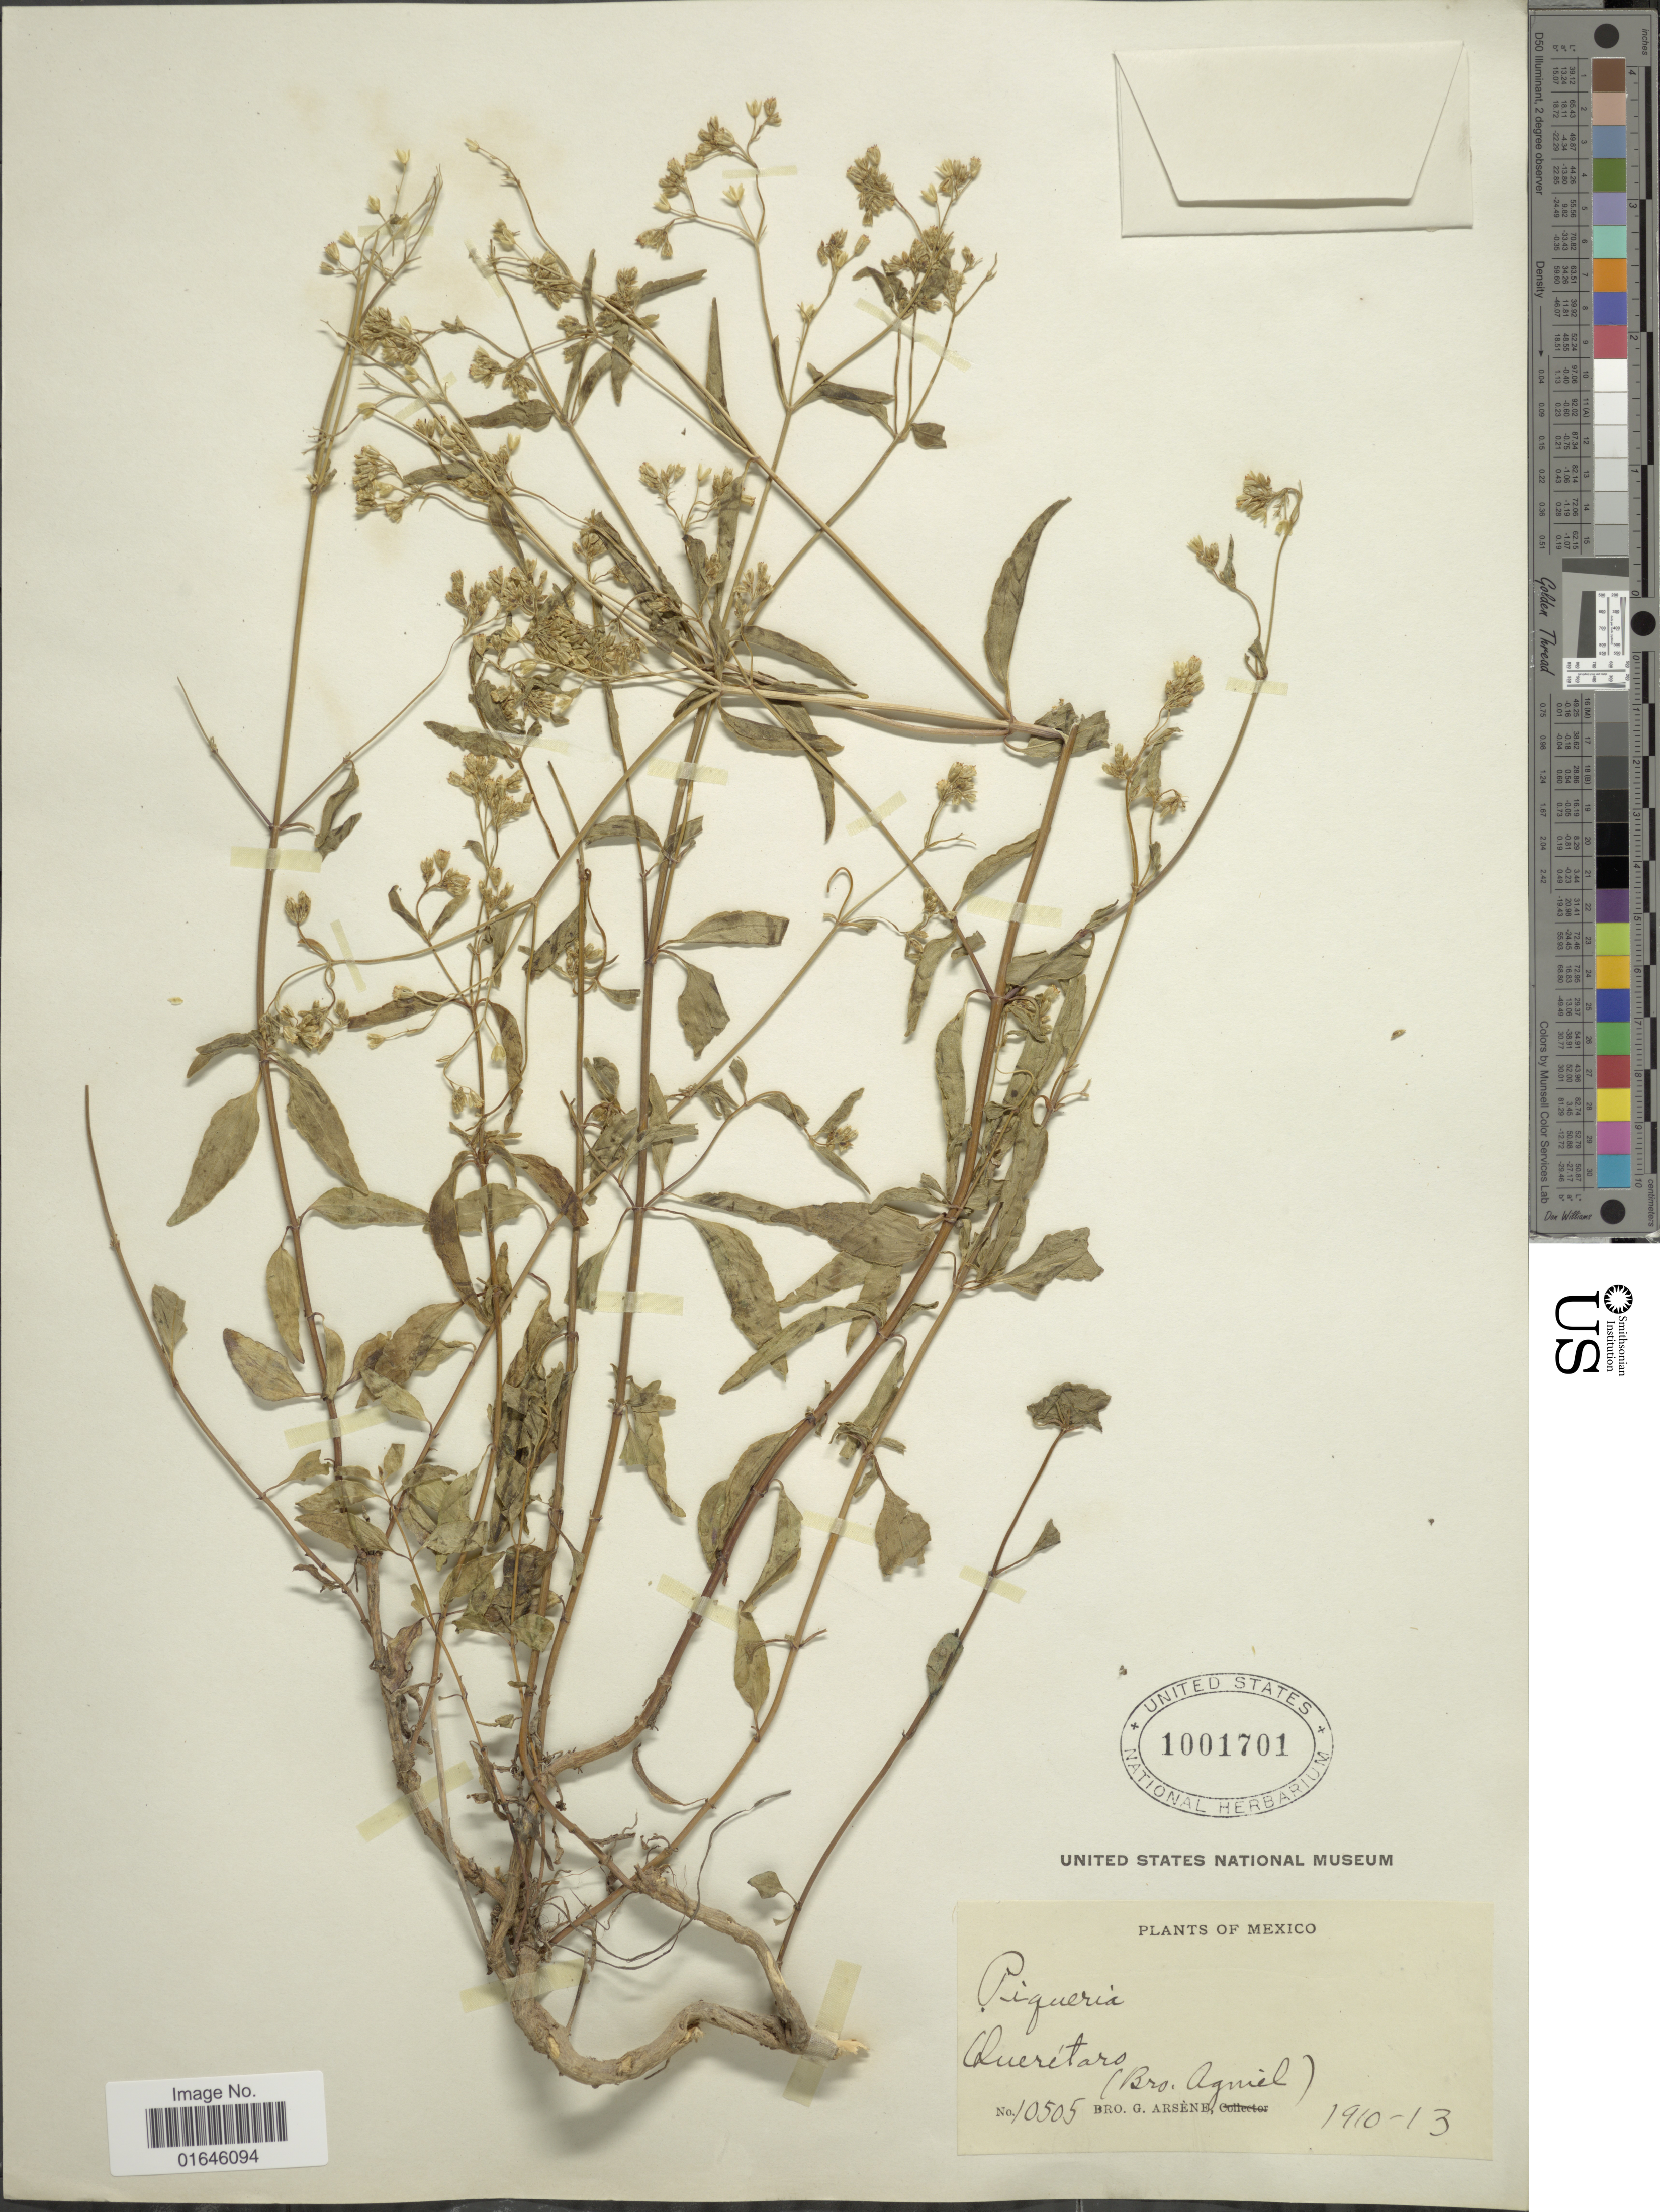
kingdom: Plantae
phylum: Tracheophyta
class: Magnoliopsida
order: Asterales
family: Asteraceae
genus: Piqueria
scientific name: Piqueria trinervia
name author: Cav.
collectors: Bro. Agniel & Bro. G. Arsène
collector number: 10505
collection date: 1910/1913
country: Mexico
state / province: Querétaro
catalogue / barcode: US 1001701